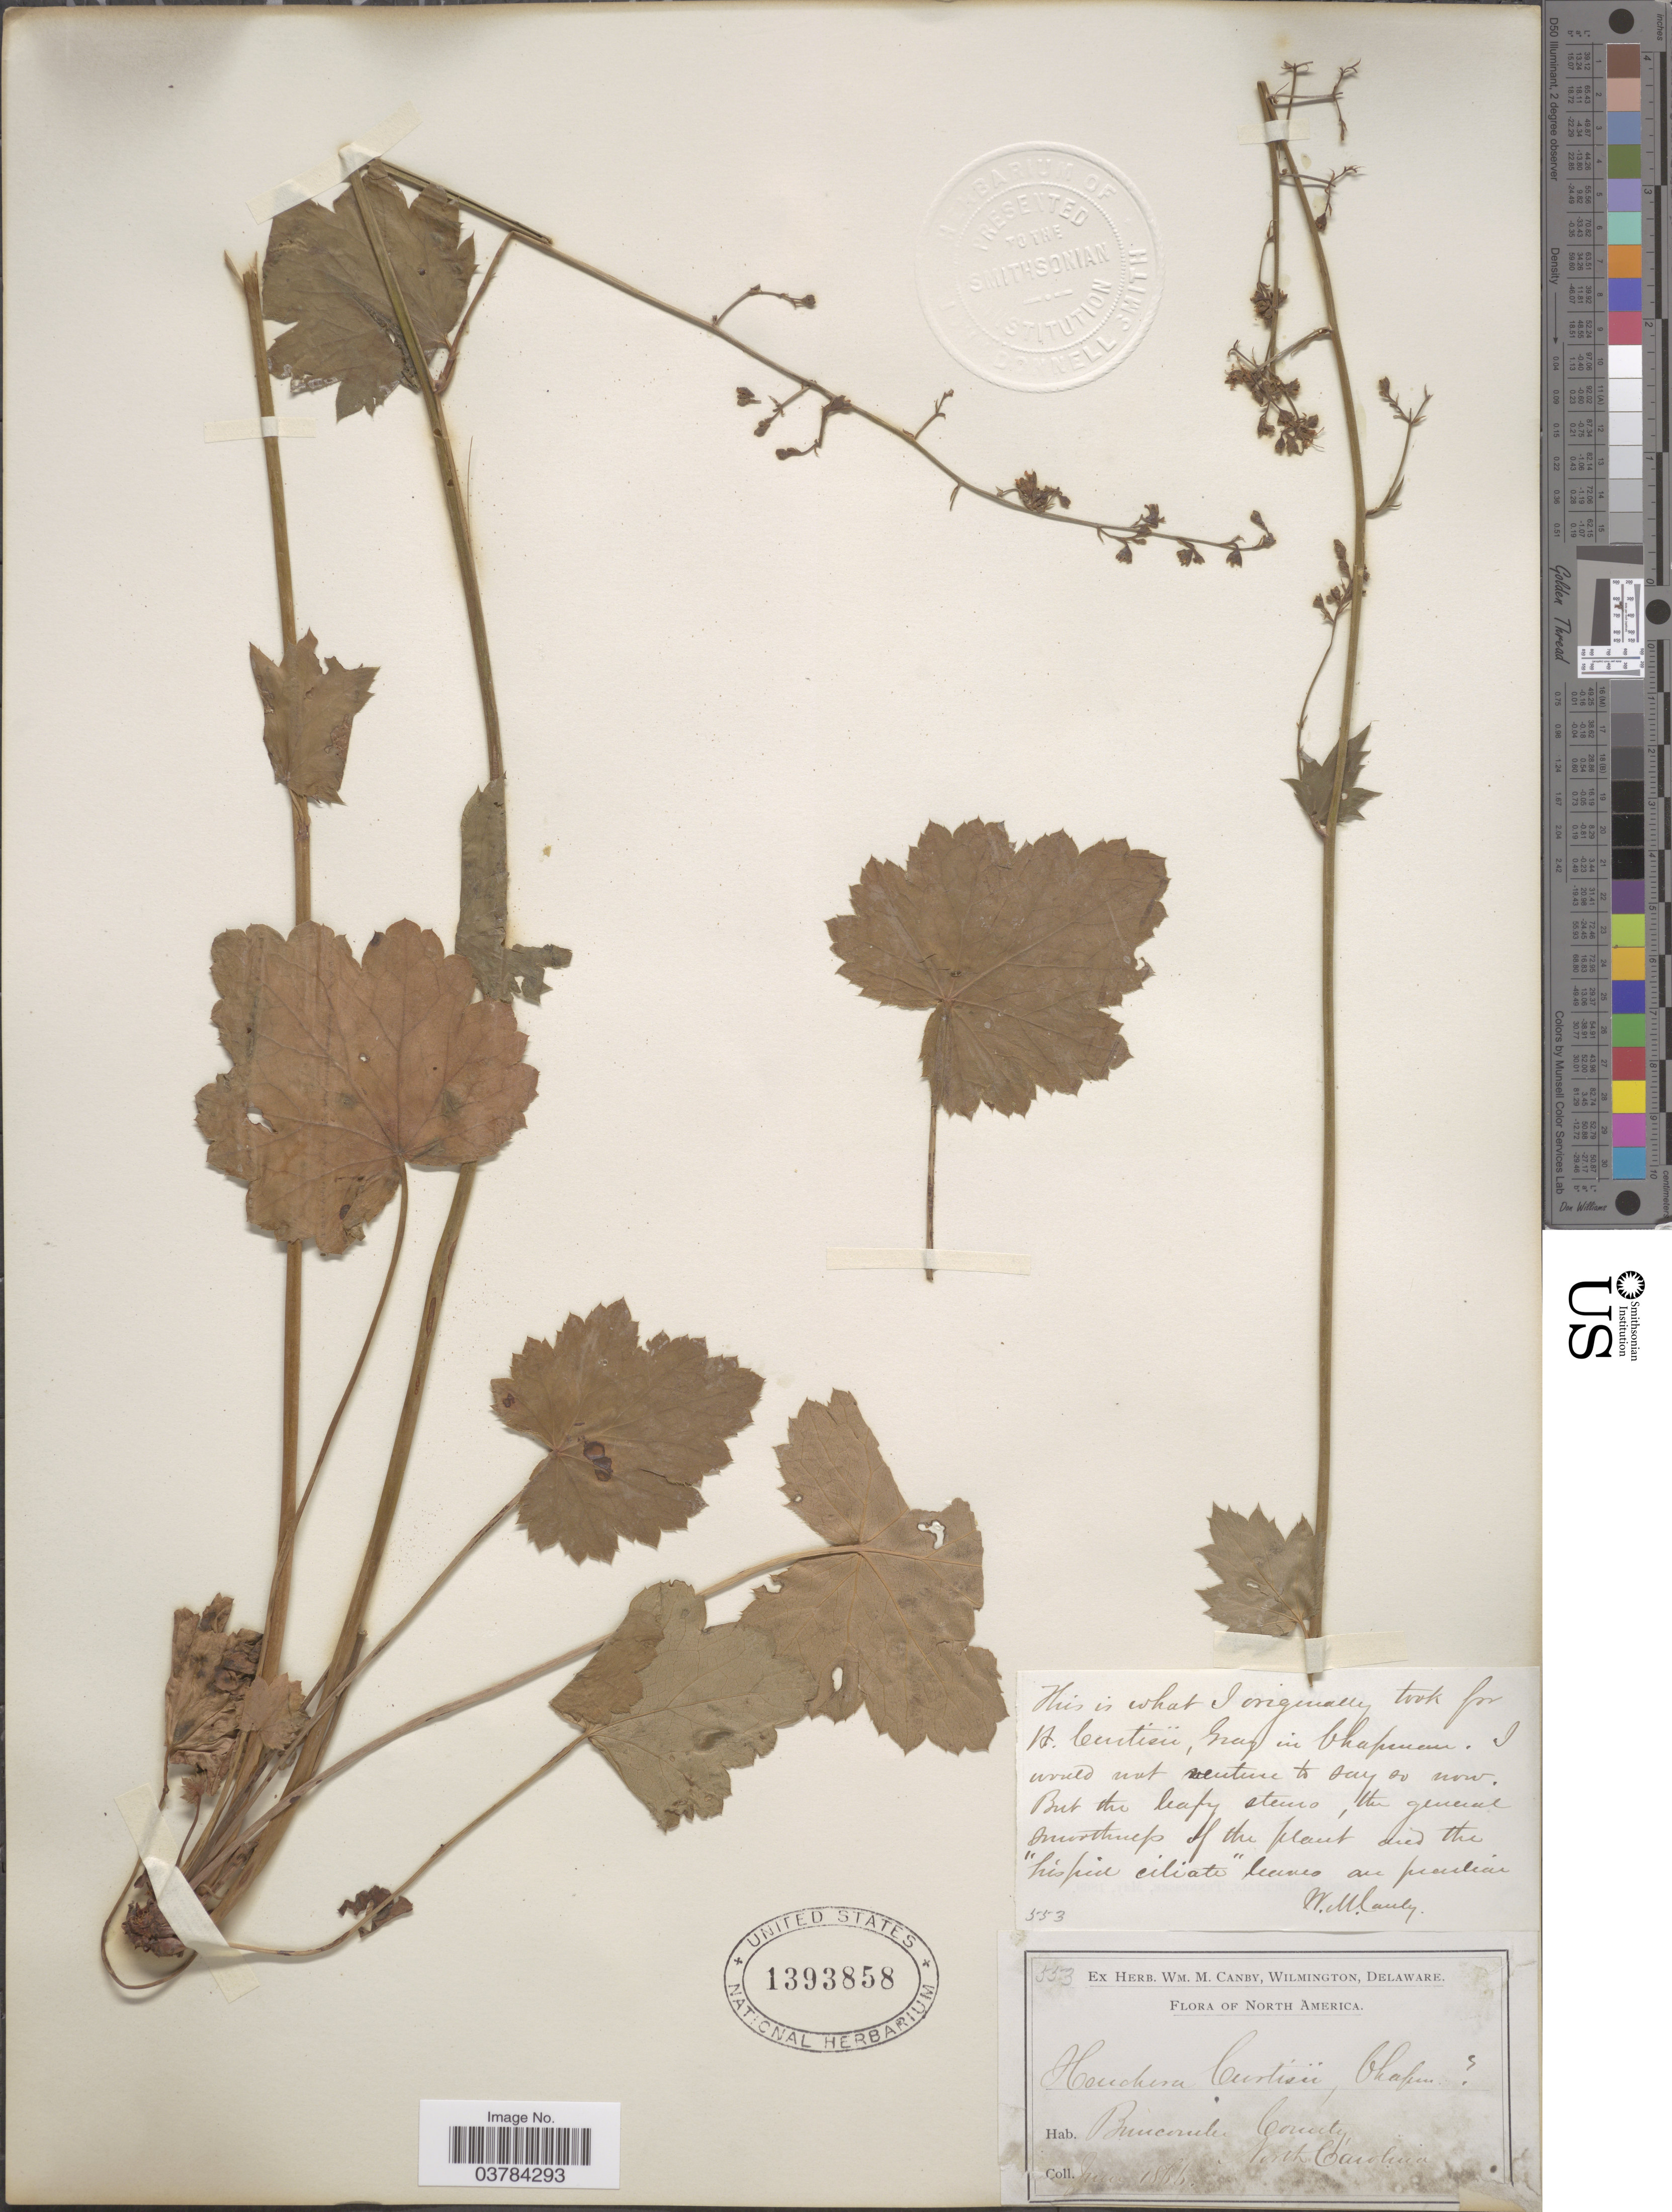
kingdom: Plantae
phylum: Tracheophyta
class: Magnoliopsida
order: Saxifragales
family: Saxifragaceae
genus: Heuchera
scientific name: Heuchera curtisii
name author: Torr. & A. Gray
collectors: W. M. Canby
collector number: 553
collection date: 1866-06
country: United States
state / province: North Carolina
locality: Buncombe County.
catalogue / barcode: US 1393858